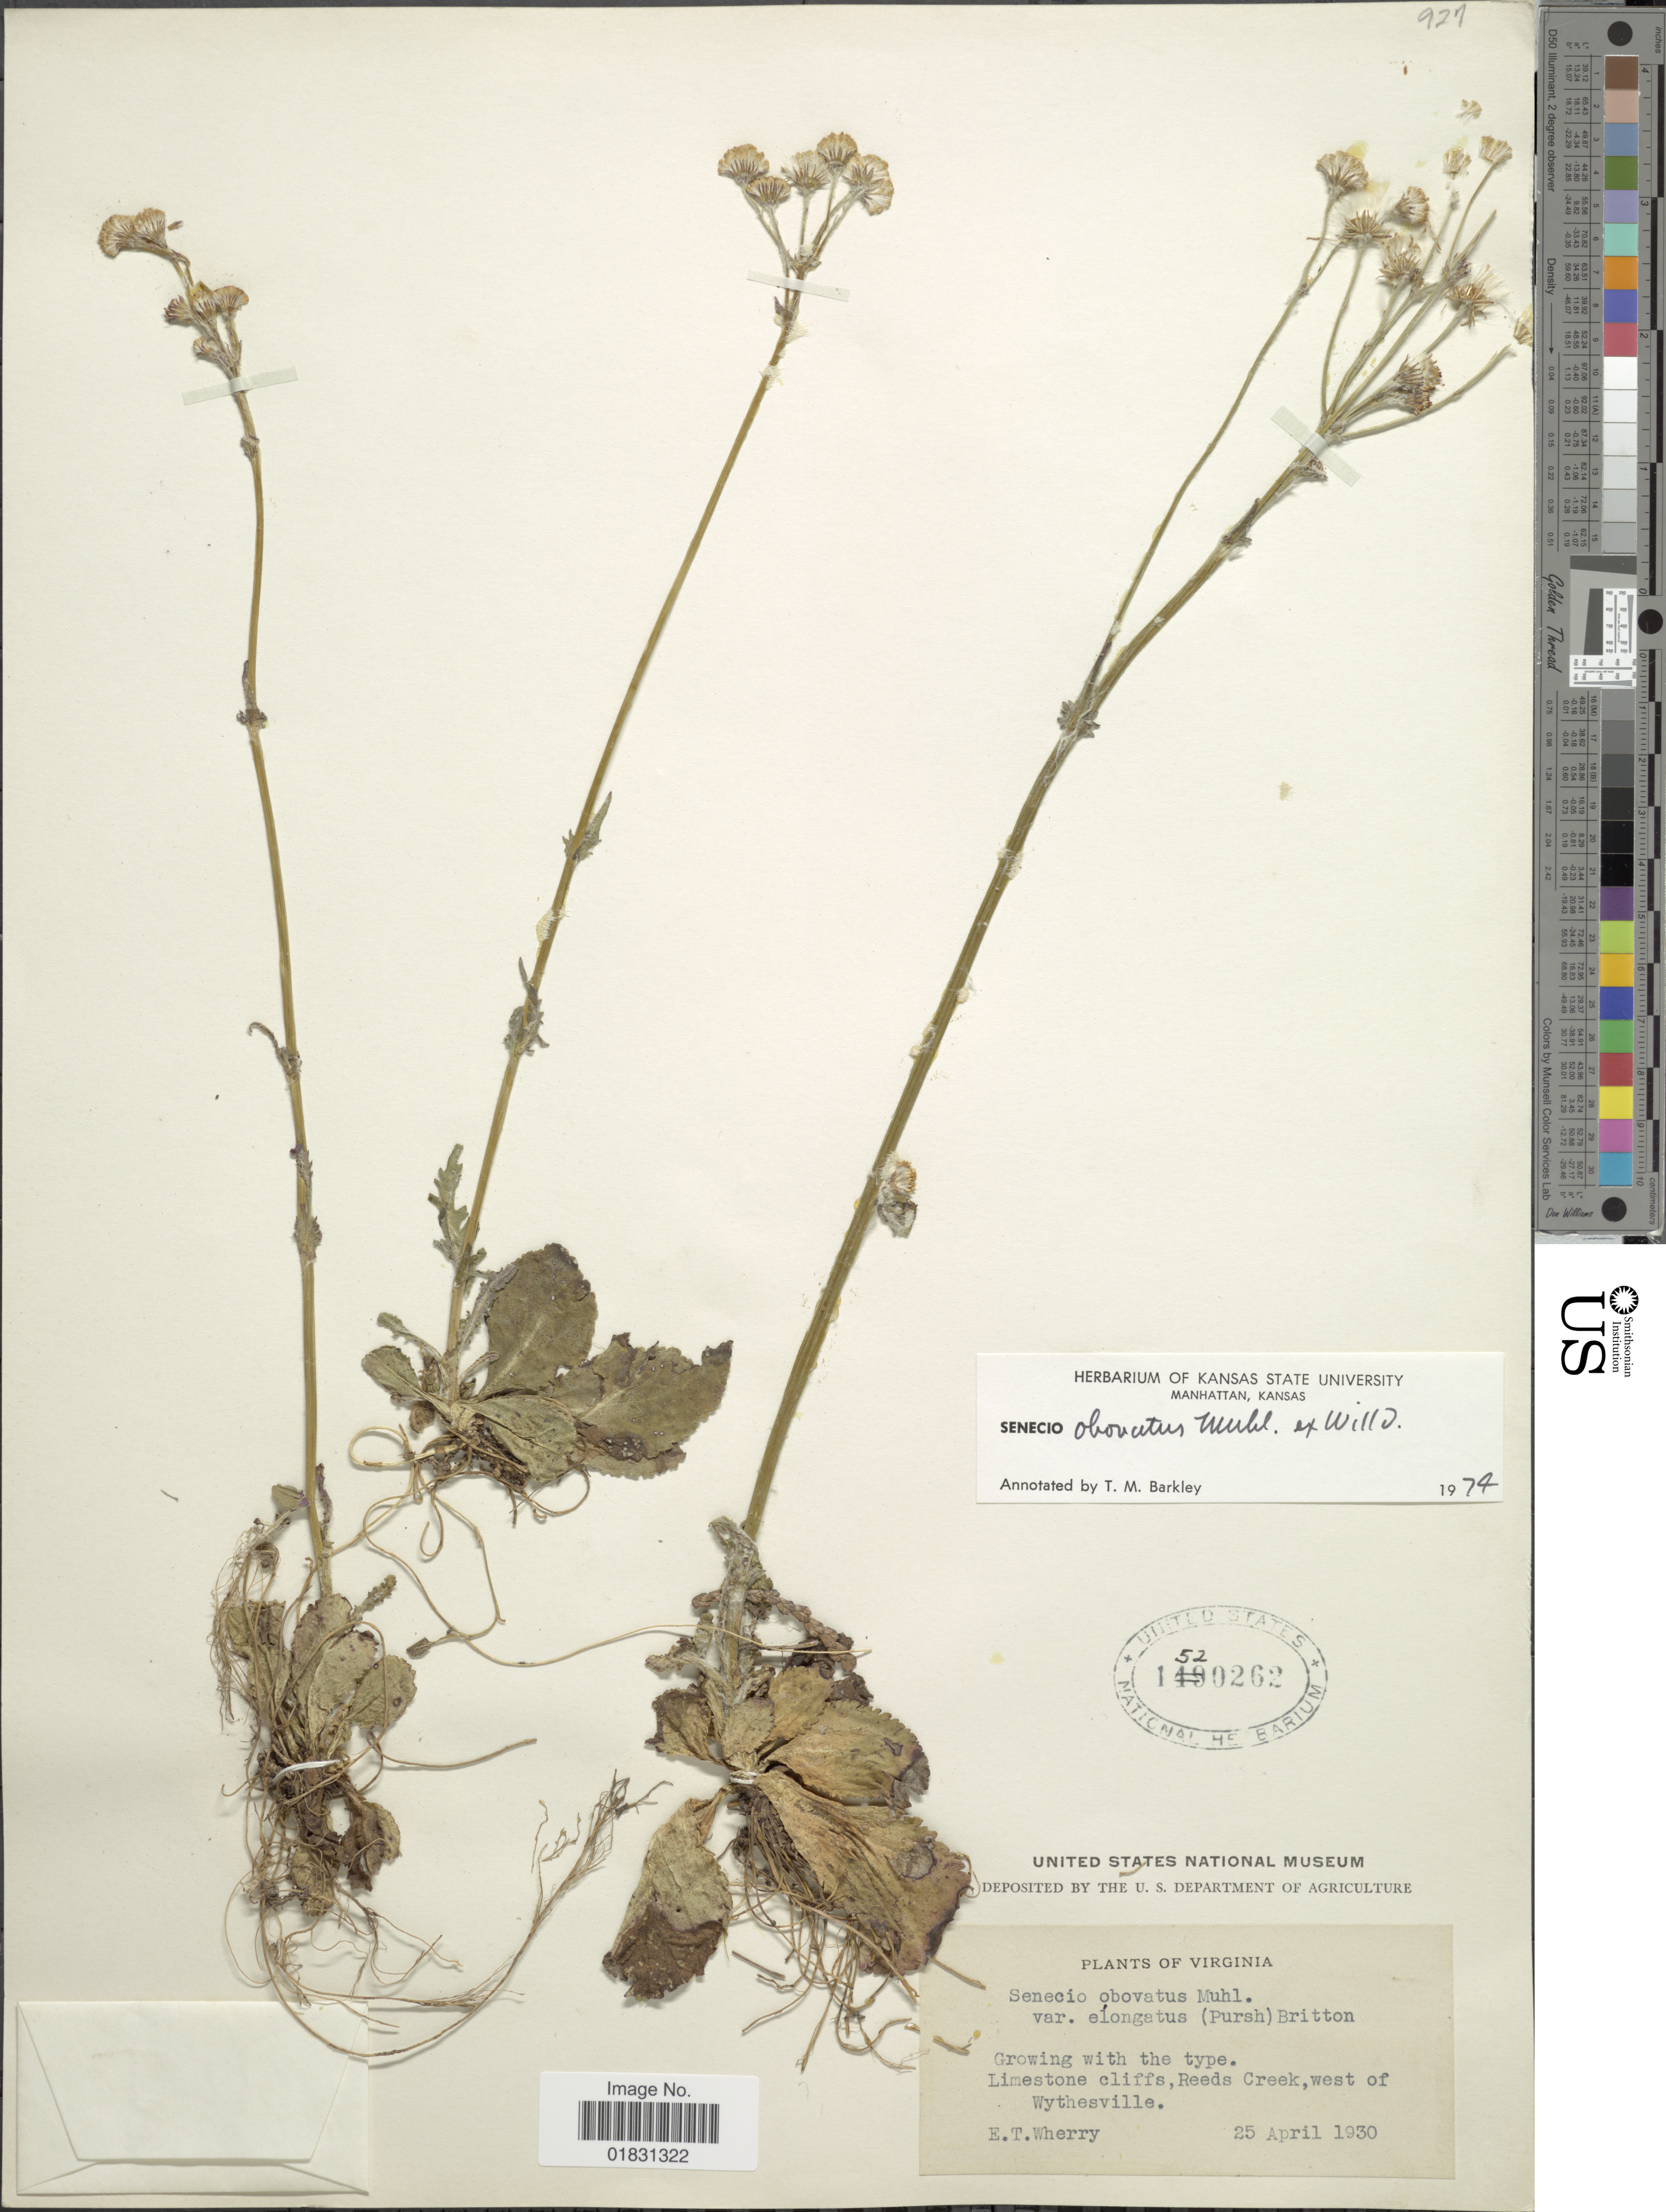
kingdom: Plantae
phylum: Tracheophyta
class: Magnoliopsida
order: Asterales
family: Asteraceae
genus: Packera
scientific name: Packera obovata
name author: (Muhl. ex Willd.) W.A. Weber & Á. Löve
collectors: E. T. Wherry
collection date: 1930-04-25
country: United States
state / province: Virginia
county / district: Wythe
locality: Limestone cliffs, Reeds Creek, W of Wythesville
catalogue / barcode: US 1520262